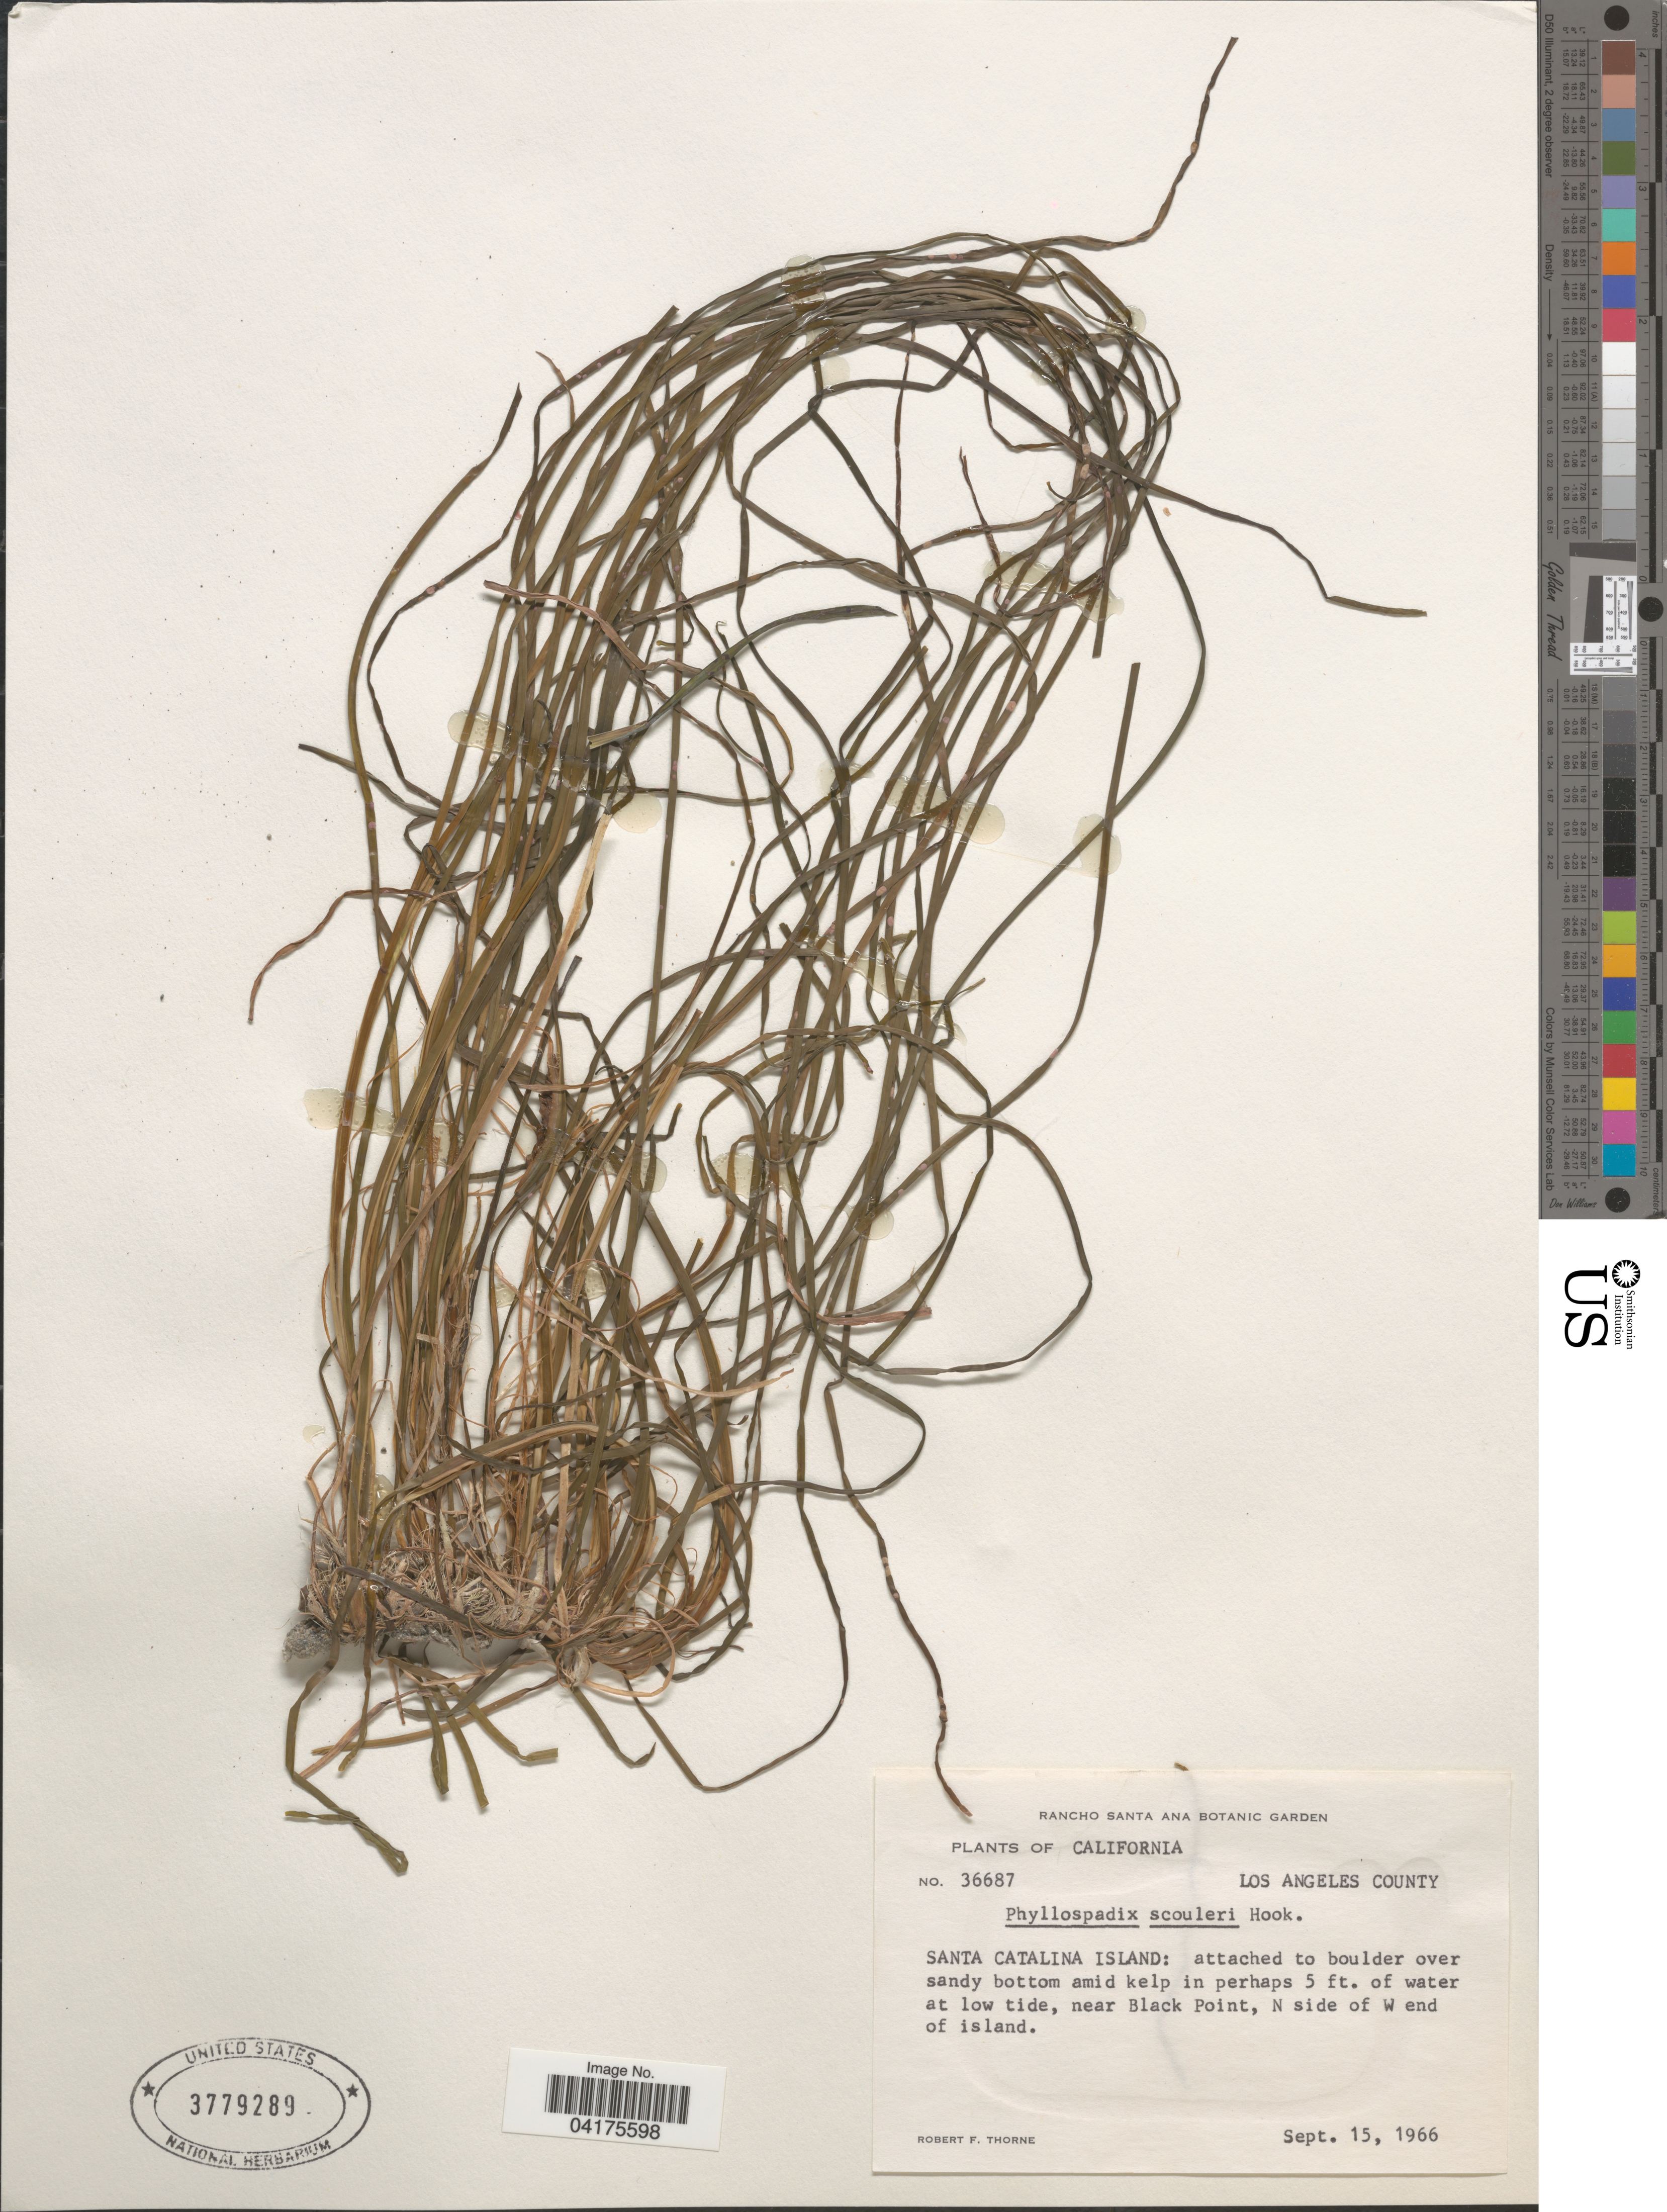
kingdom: Plantae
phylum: Tracheophyta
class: Liliopsida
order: Alismatales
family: Zosteraceae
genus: Phyllospadix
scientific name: Phyllospadix scouleri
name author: Hook.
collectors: R. F. Thorne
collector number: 36687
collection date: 1966-09-15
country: United States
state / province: California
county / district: Los Angeles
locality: Los Angeles County. Santa Catalina Island: near Black Point, N side of W end of island.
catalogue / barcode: US 3779289